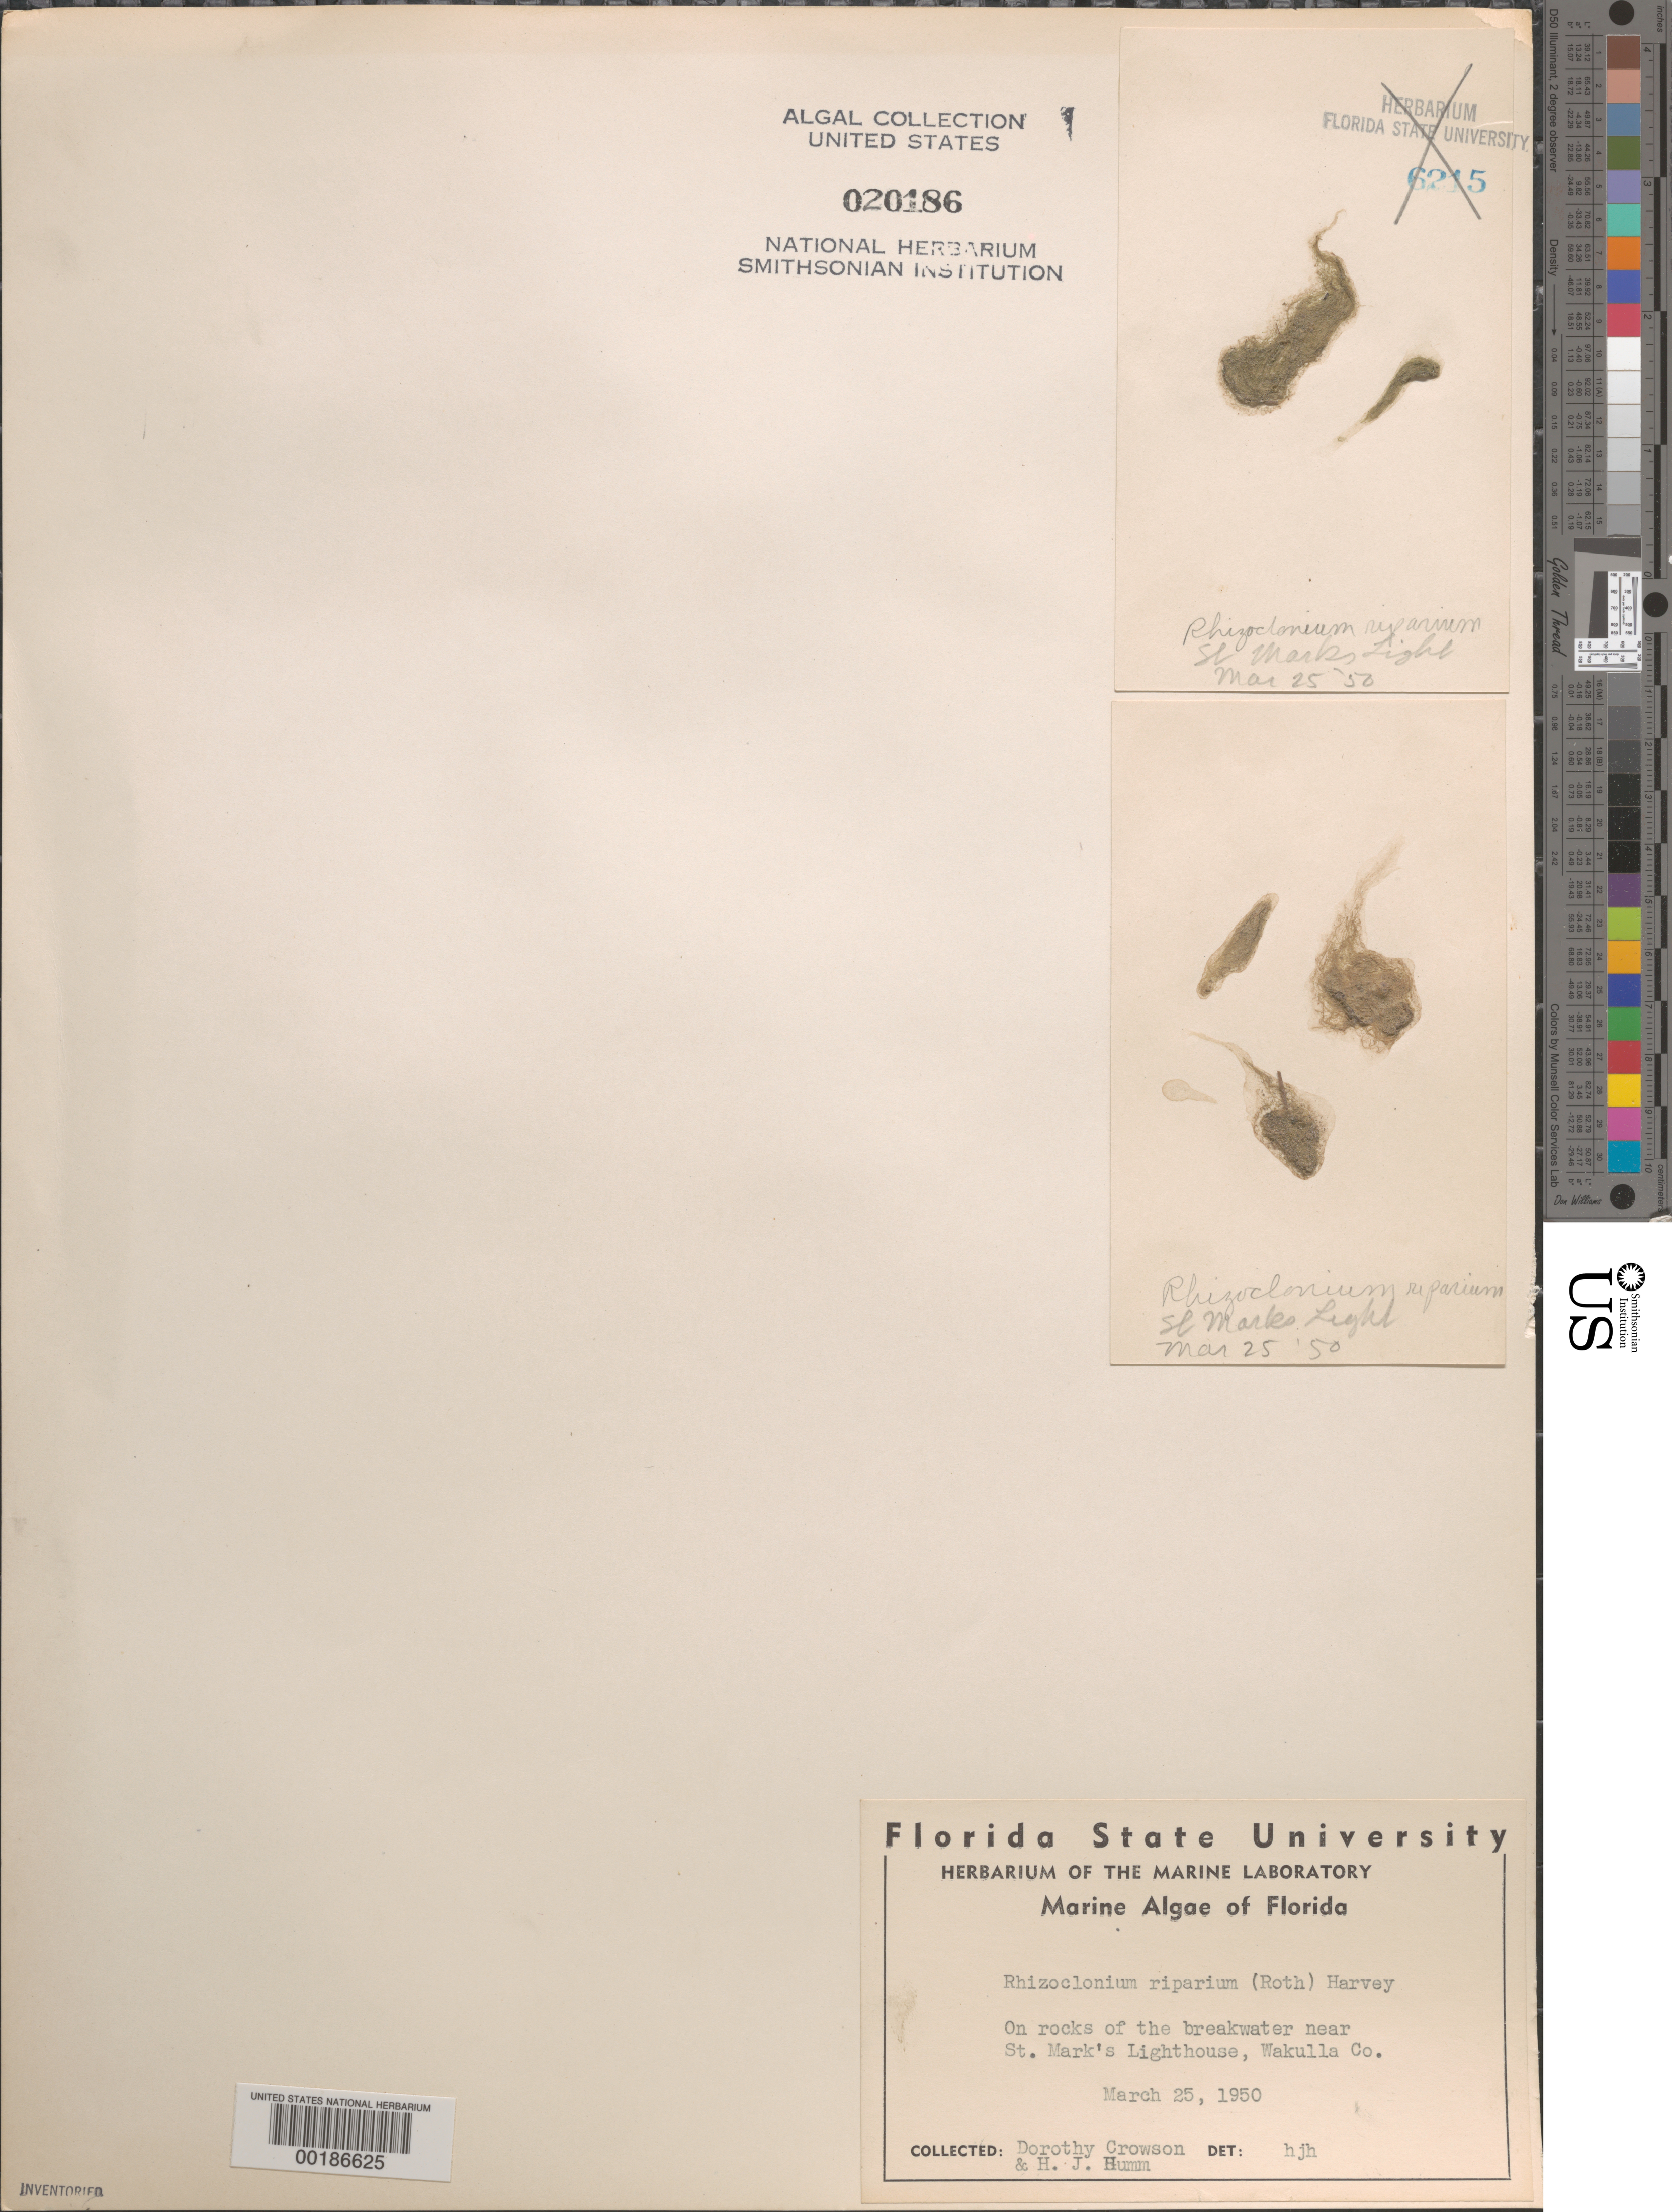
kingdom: Plantae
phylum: Chlorophyta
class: Ulvophyceae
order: Cladophorales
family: Cladophoraceae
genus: Rhizoclonium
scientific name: Rhizoclonium riparium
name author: (Roth) Harv.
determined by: Humm, Harold J.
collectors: D. Crowson & H. J. Humm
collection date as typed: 25 Mar 1950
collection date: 1950-03-25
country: United States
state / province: Florida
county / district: Wakulla County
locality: Near St. Marks Lighthouse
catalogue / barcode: US 20186